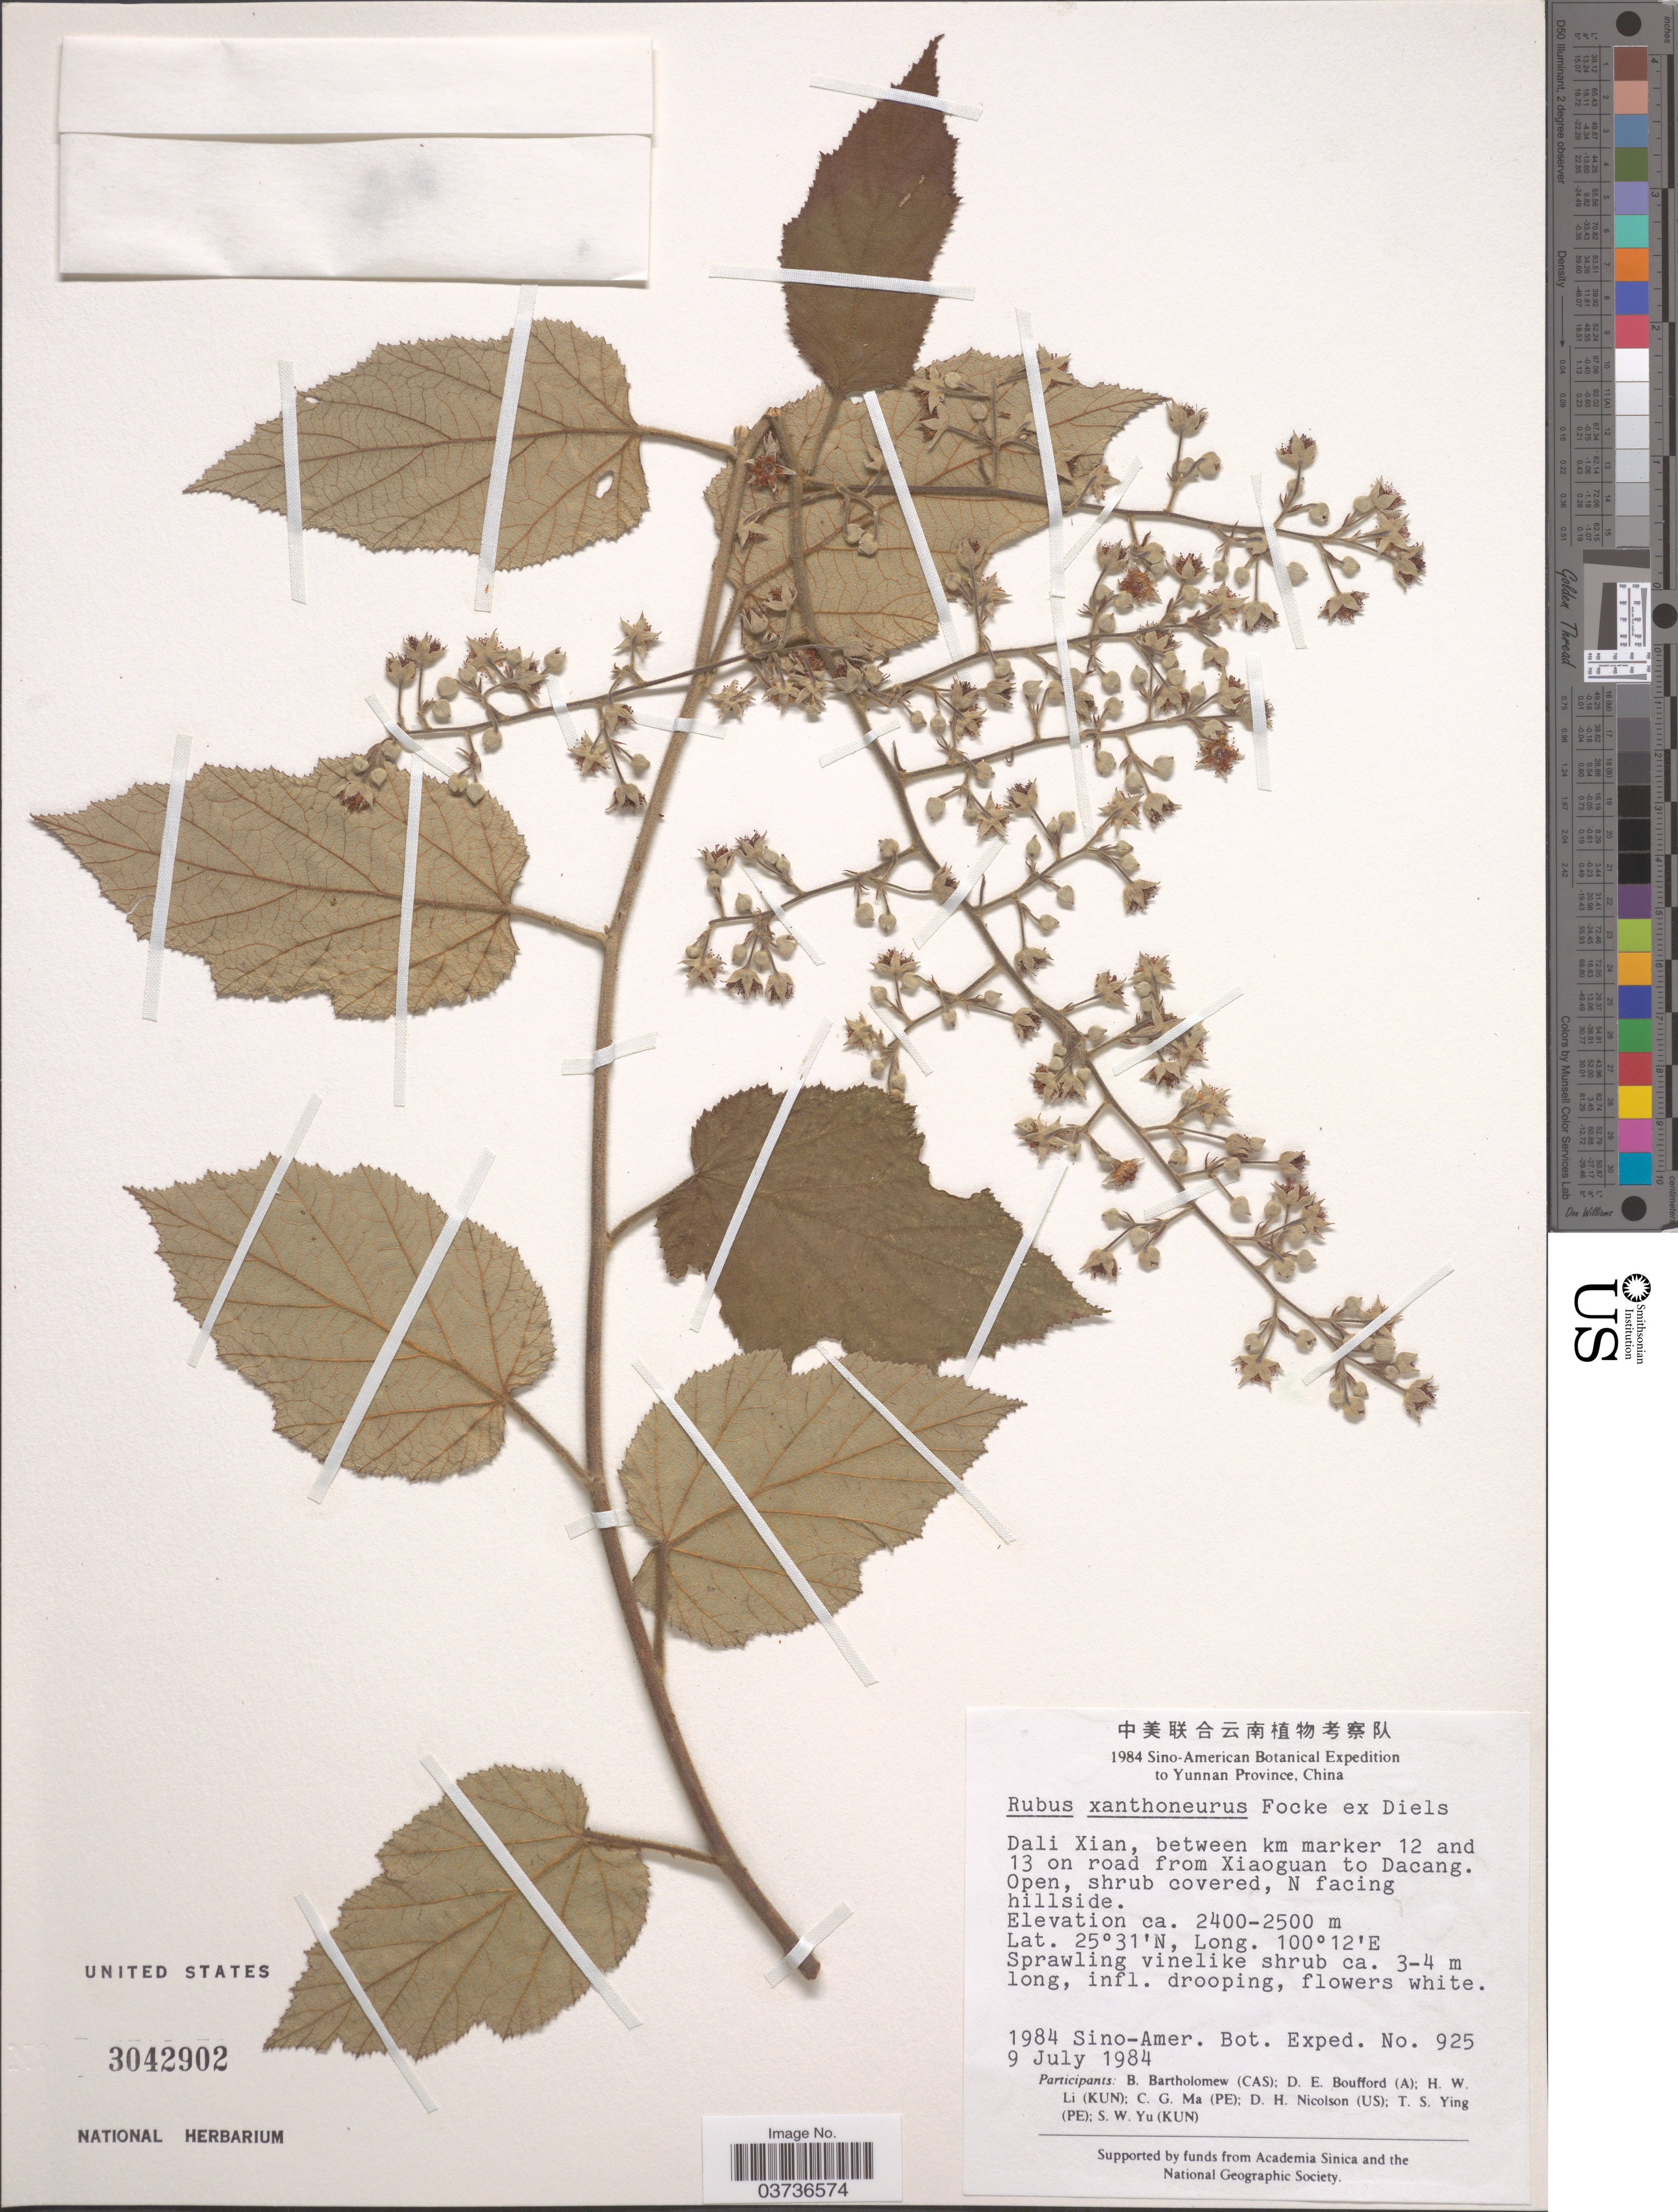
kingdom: Plantae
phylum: Tracheophyta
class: Magnoliopsida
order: Rosales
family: Rosaceae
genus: Rubus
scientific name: Rubus xanthoneurus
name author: Focke ex Diels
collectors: Sino-Amer. Bot. Exped. 1984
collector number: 925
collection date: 1984-07-09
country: China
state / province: Yunnan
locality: Dali Xian, between km marker 12 and 13 on road from Xiaoguan to Dacang.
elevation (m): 2400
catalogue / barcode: US 3042902